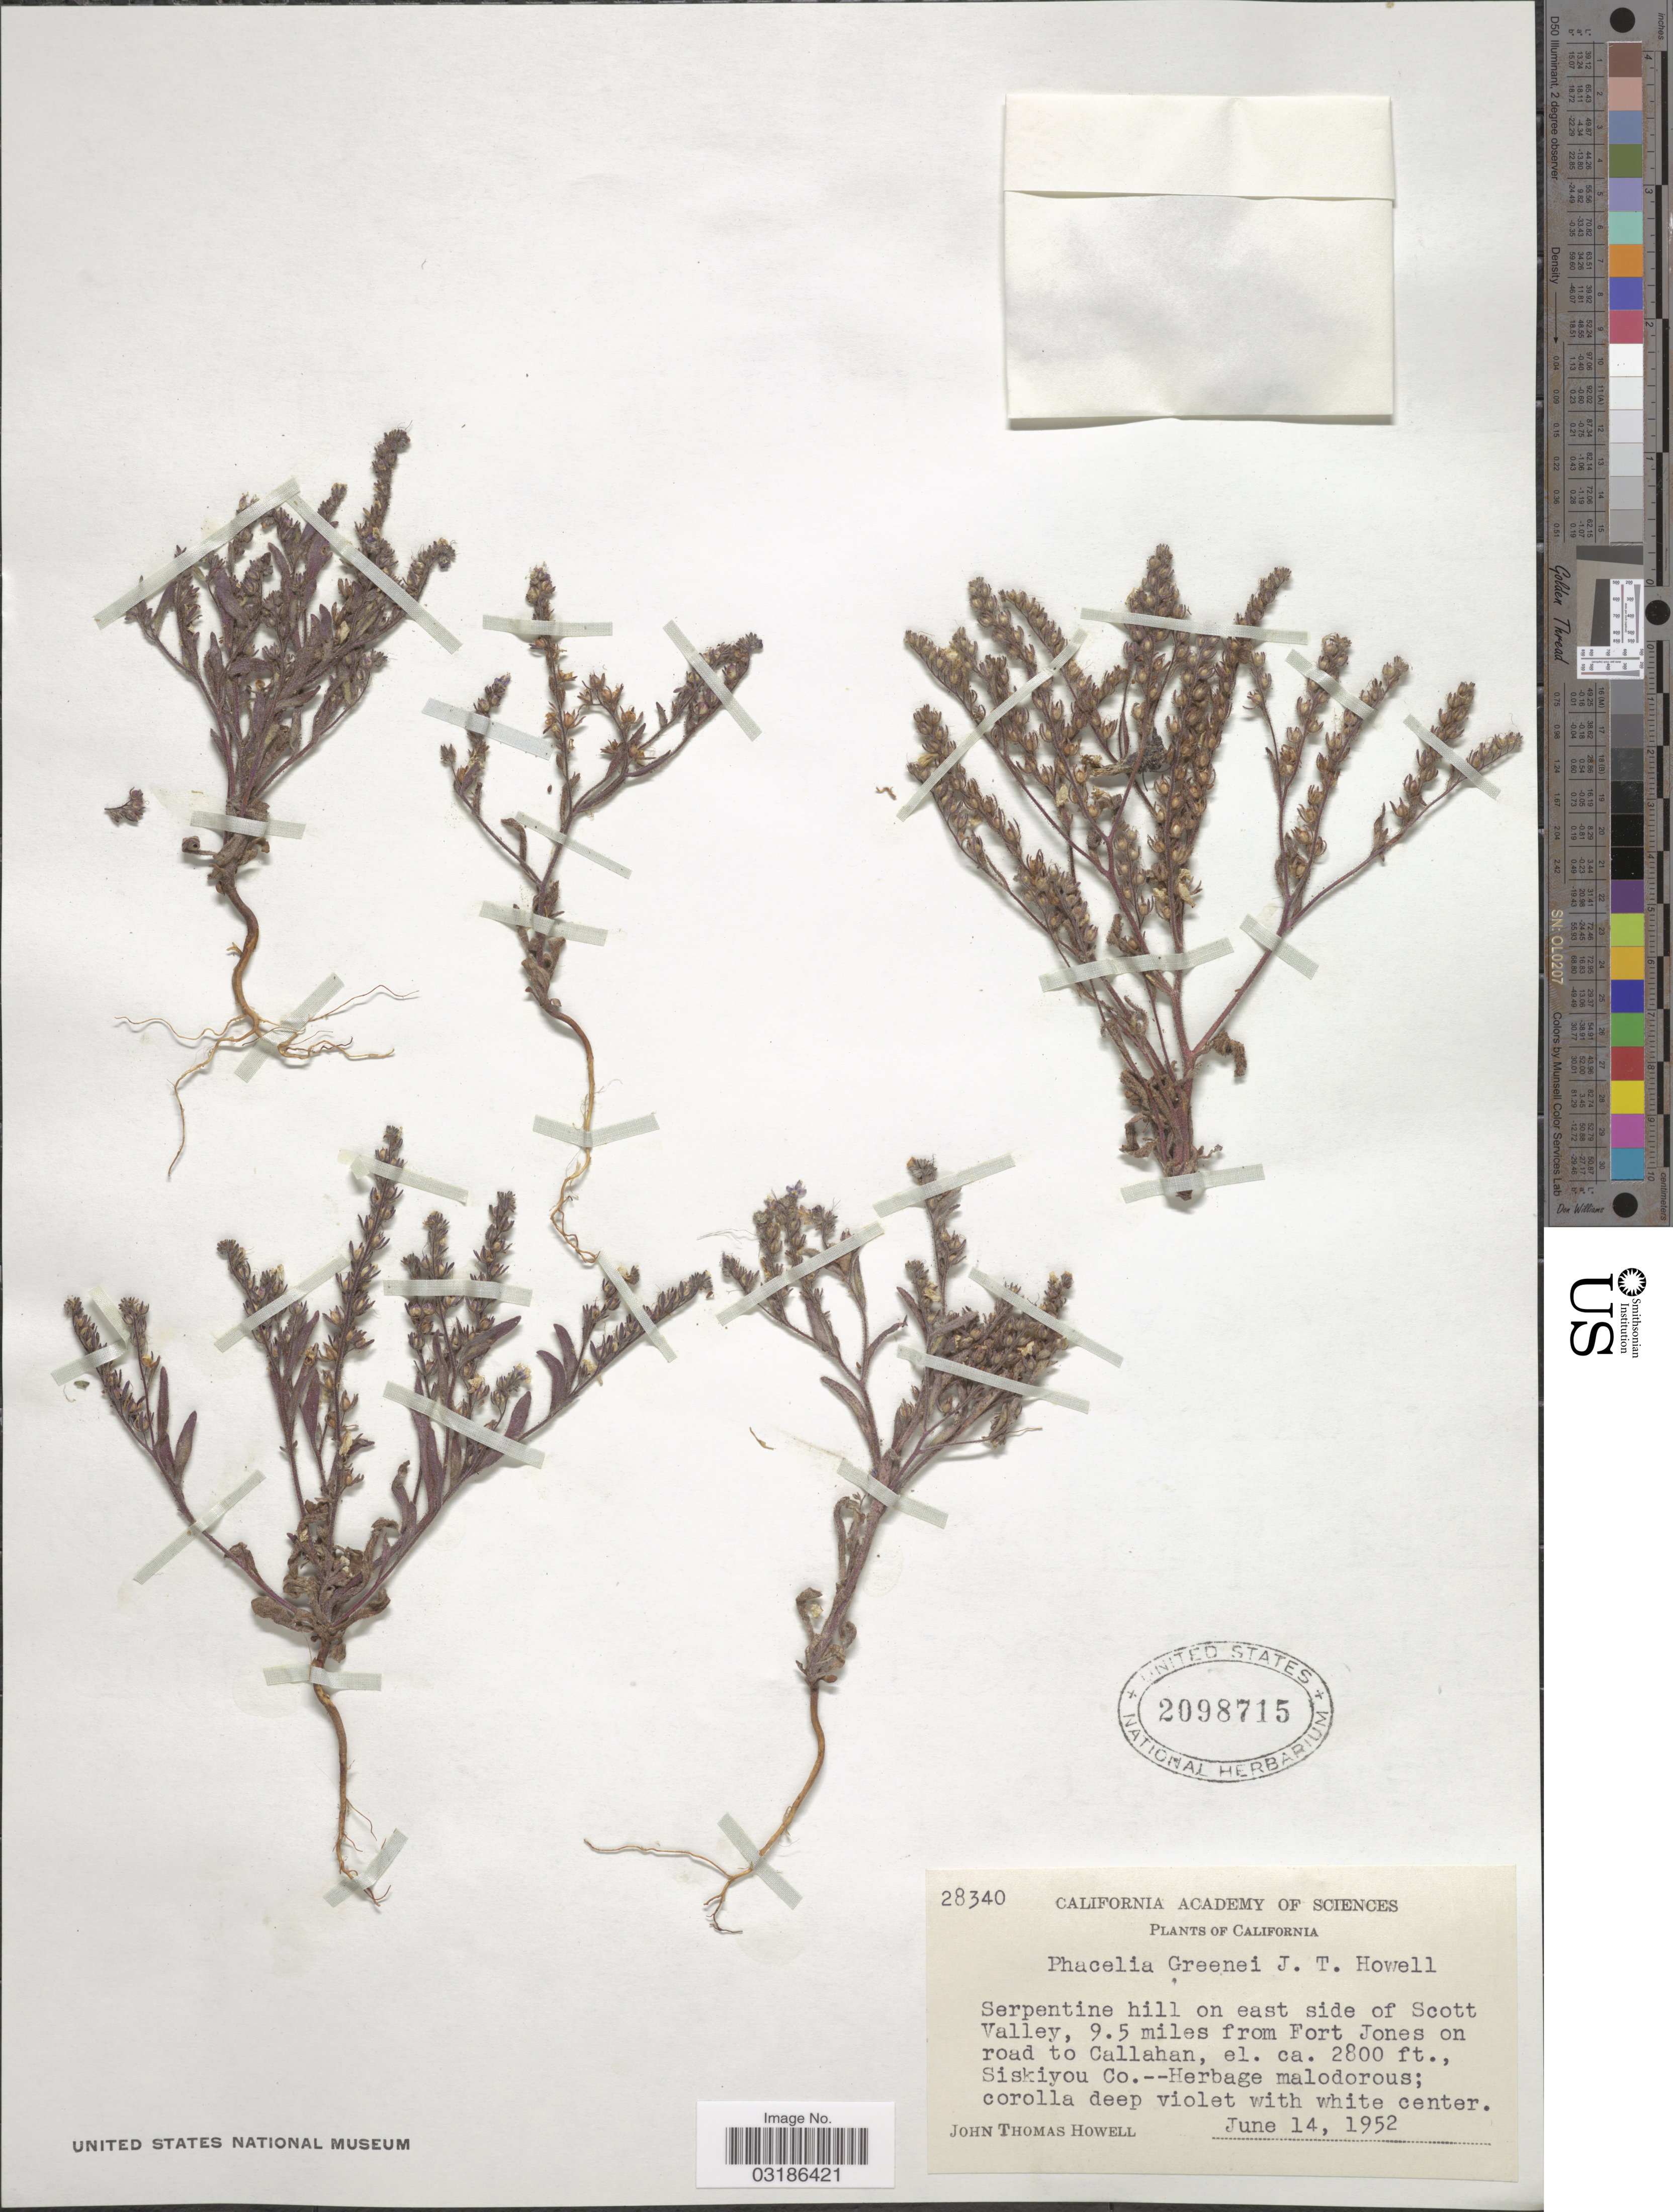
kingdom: Plantae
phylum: Tracheophyta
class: Magnoliopsida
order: Boraginales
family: Hydrophyllaceae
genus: Phacelia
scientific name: Phacelia greenei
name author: J.T. Howell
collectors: J. T. Howell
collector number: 28340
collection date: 1952-06-14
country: United States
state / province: California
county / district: Siskiyou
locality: Serpentine hill on east side of Scott Valley, 9.5 miles from Fort Jones on road to Callahan, Siskiyou Co.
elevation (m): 853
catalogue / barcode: US 2098715